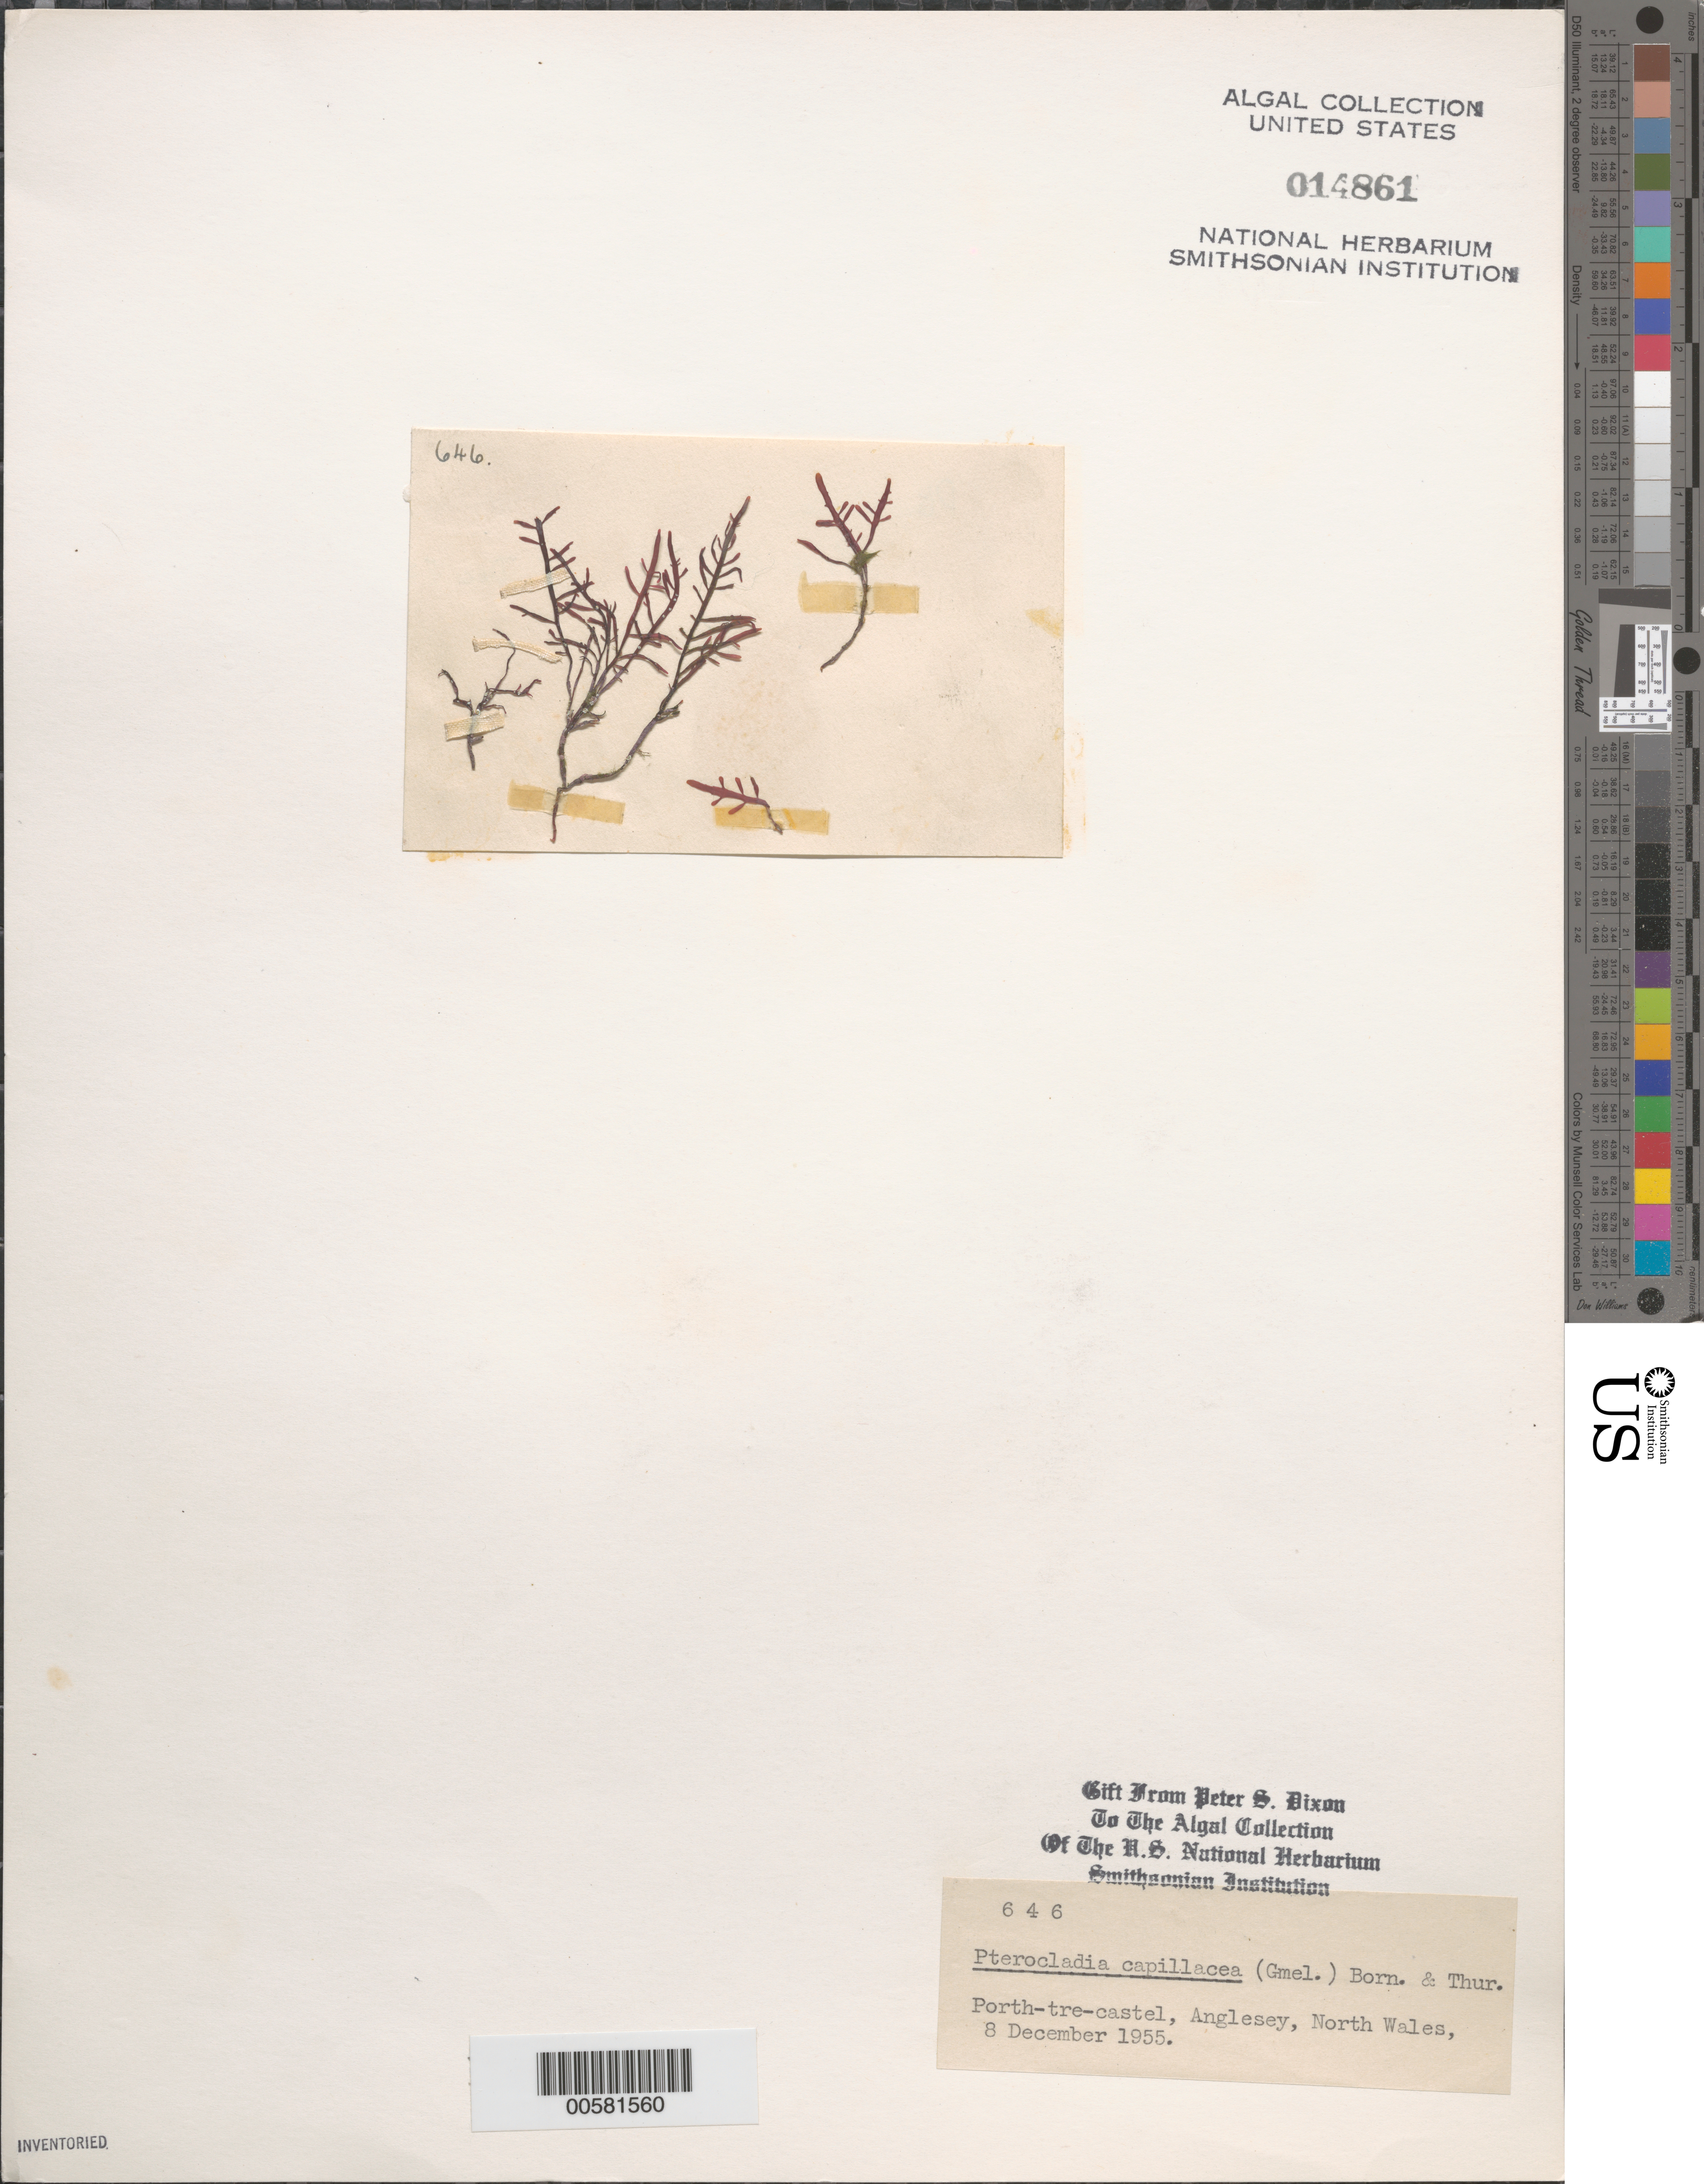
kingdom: Plantae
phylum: Rhodophyta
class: Florideophyceae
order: Gelidiales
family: Pterocladiaceae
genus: Pterocladiella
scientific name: Pterocladiella capillacea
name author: (S.G. Gmel.) Santelices & Hommers.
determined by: Algae name updating Project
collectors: P. S. Dixon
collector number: PSD 646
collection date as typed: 08 Dec 1955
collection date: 1955-12-08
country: United Kingdom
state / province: Wales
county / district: Gwynedd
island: Anglesey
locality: Porth-tre-castel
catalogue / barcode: US 14861